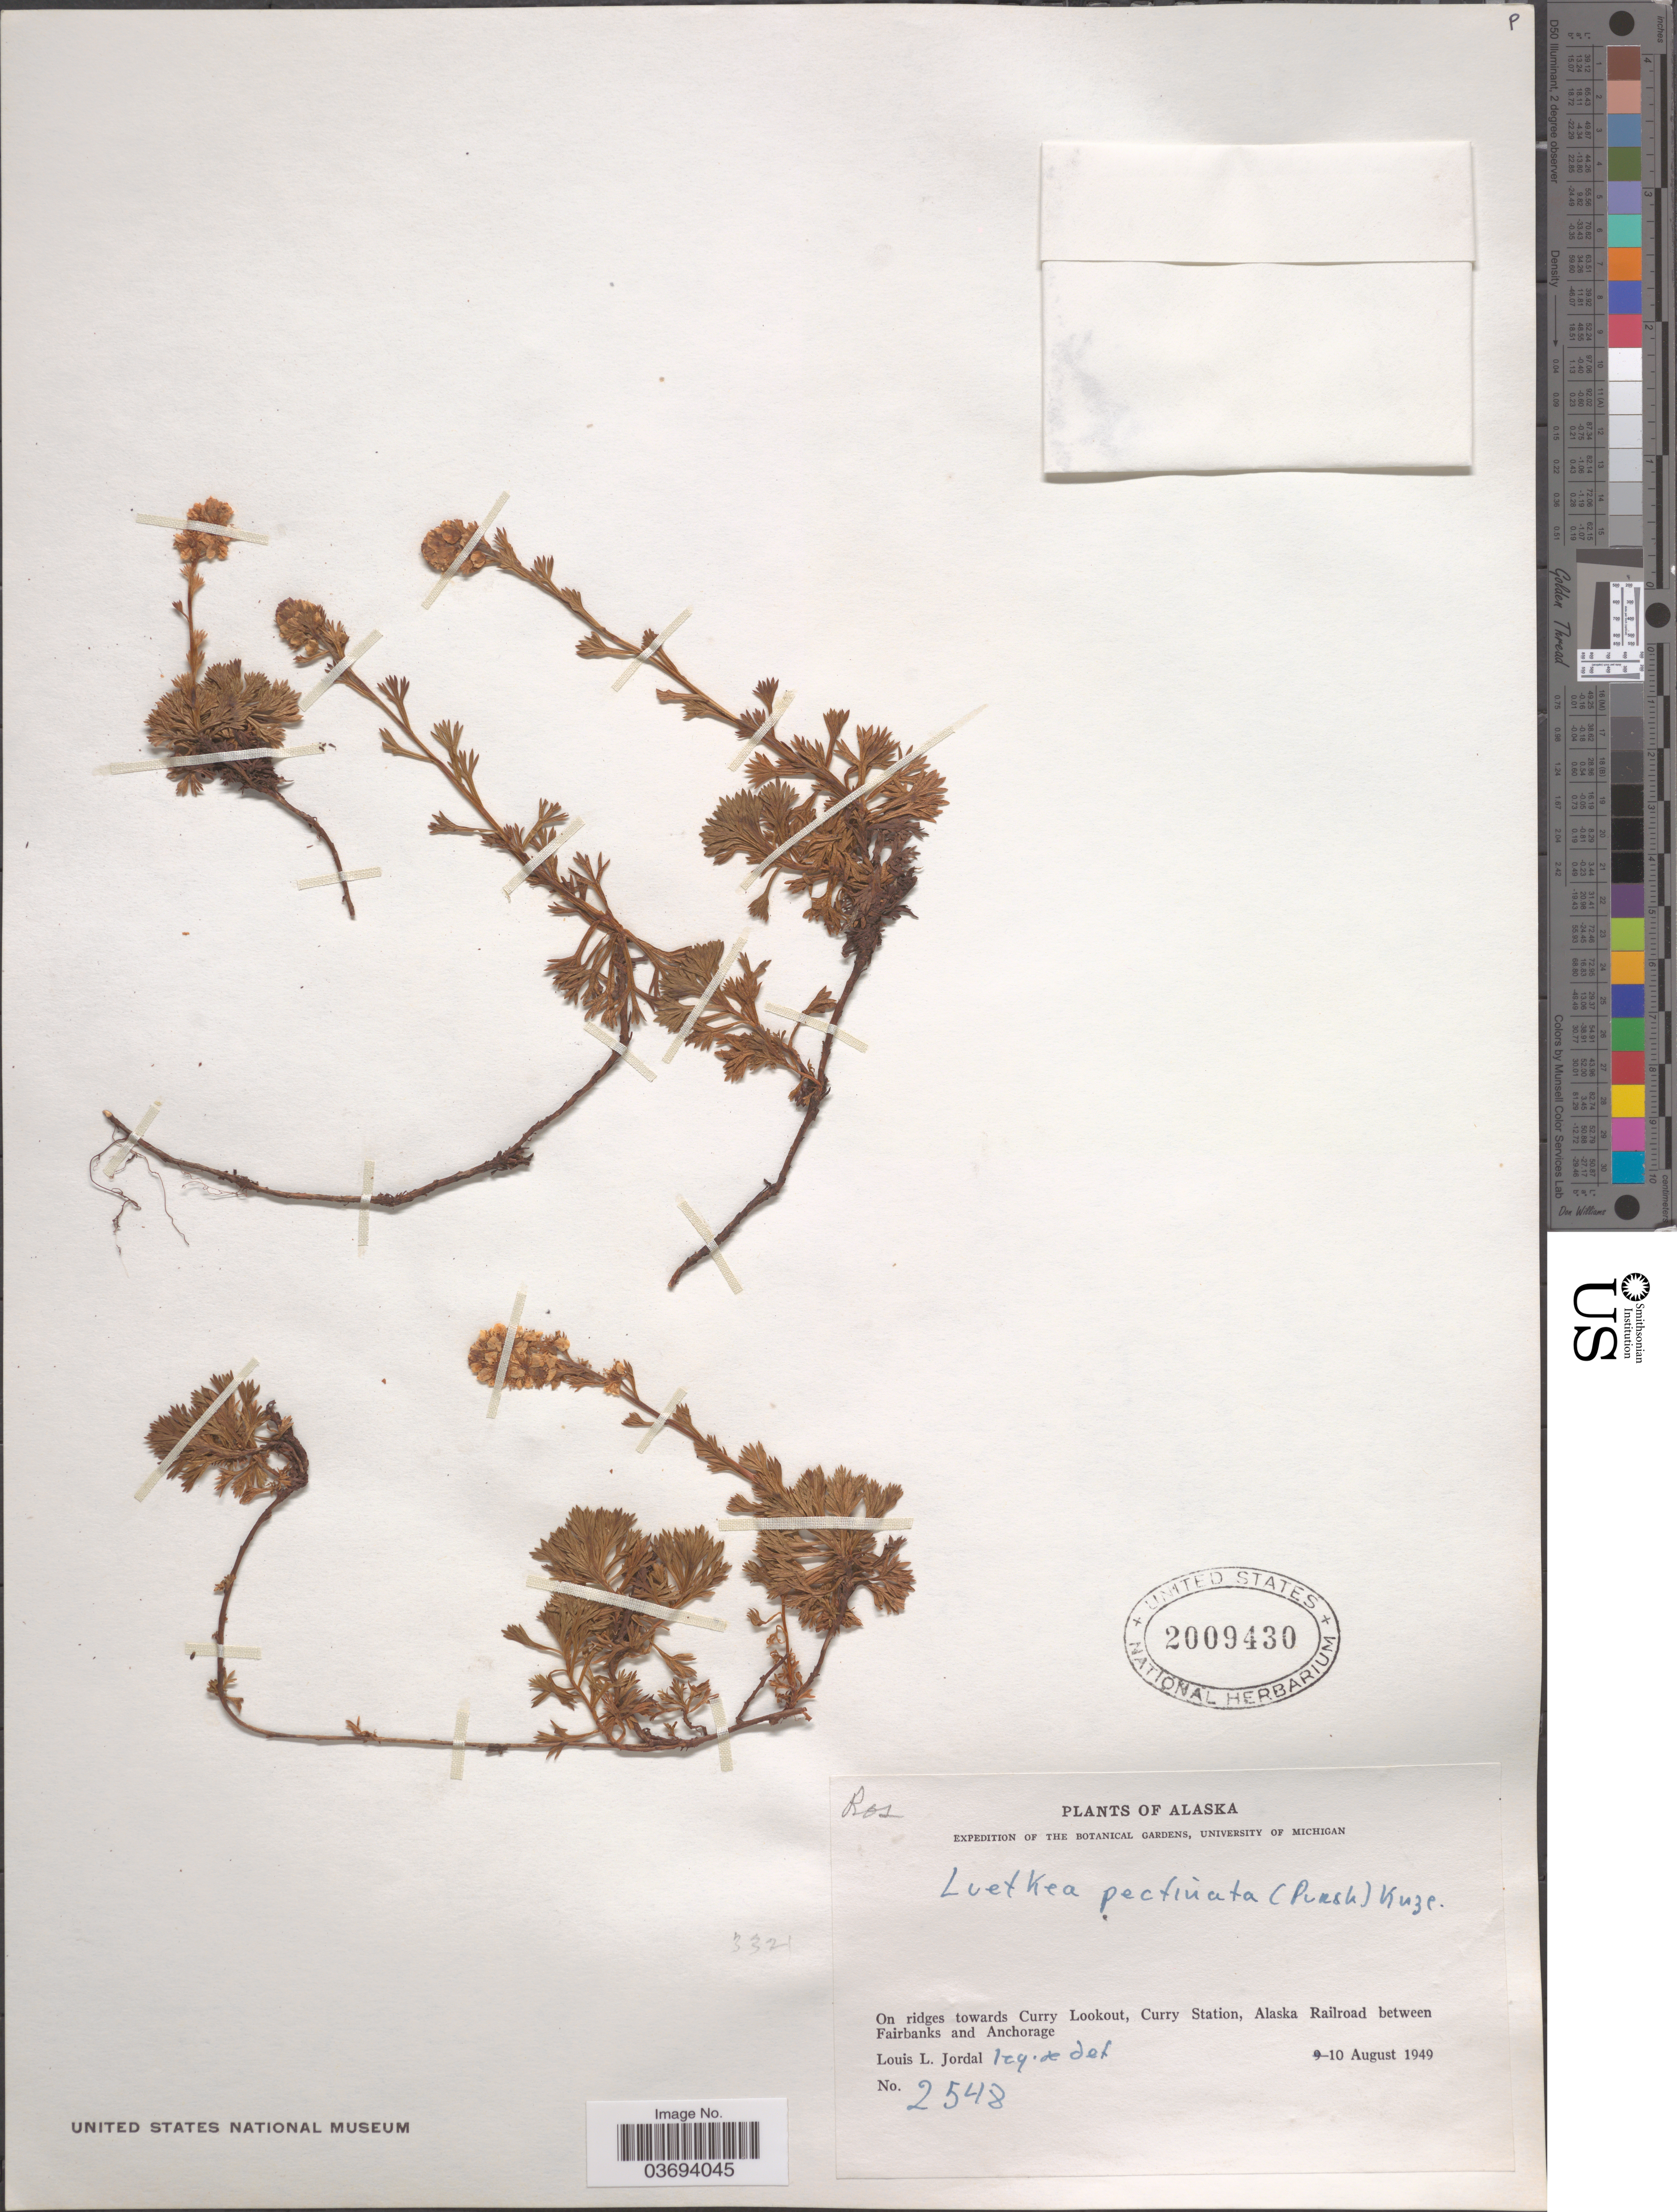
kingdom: Plantae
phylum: Tracheophyta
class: Magnoliopsida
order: Rosales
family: Rosaceae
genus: Luetkea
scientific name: Luetkea pectinata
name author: (Pursh) Kuntze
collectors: L. Jordal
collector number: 2548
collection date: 1949-08-10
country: United States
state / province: Alaska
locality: On ridges towards Curry Lookout, Curry Station, Alaska Railroad between Fairbanks and Anchorage.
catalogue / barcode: US 2009430